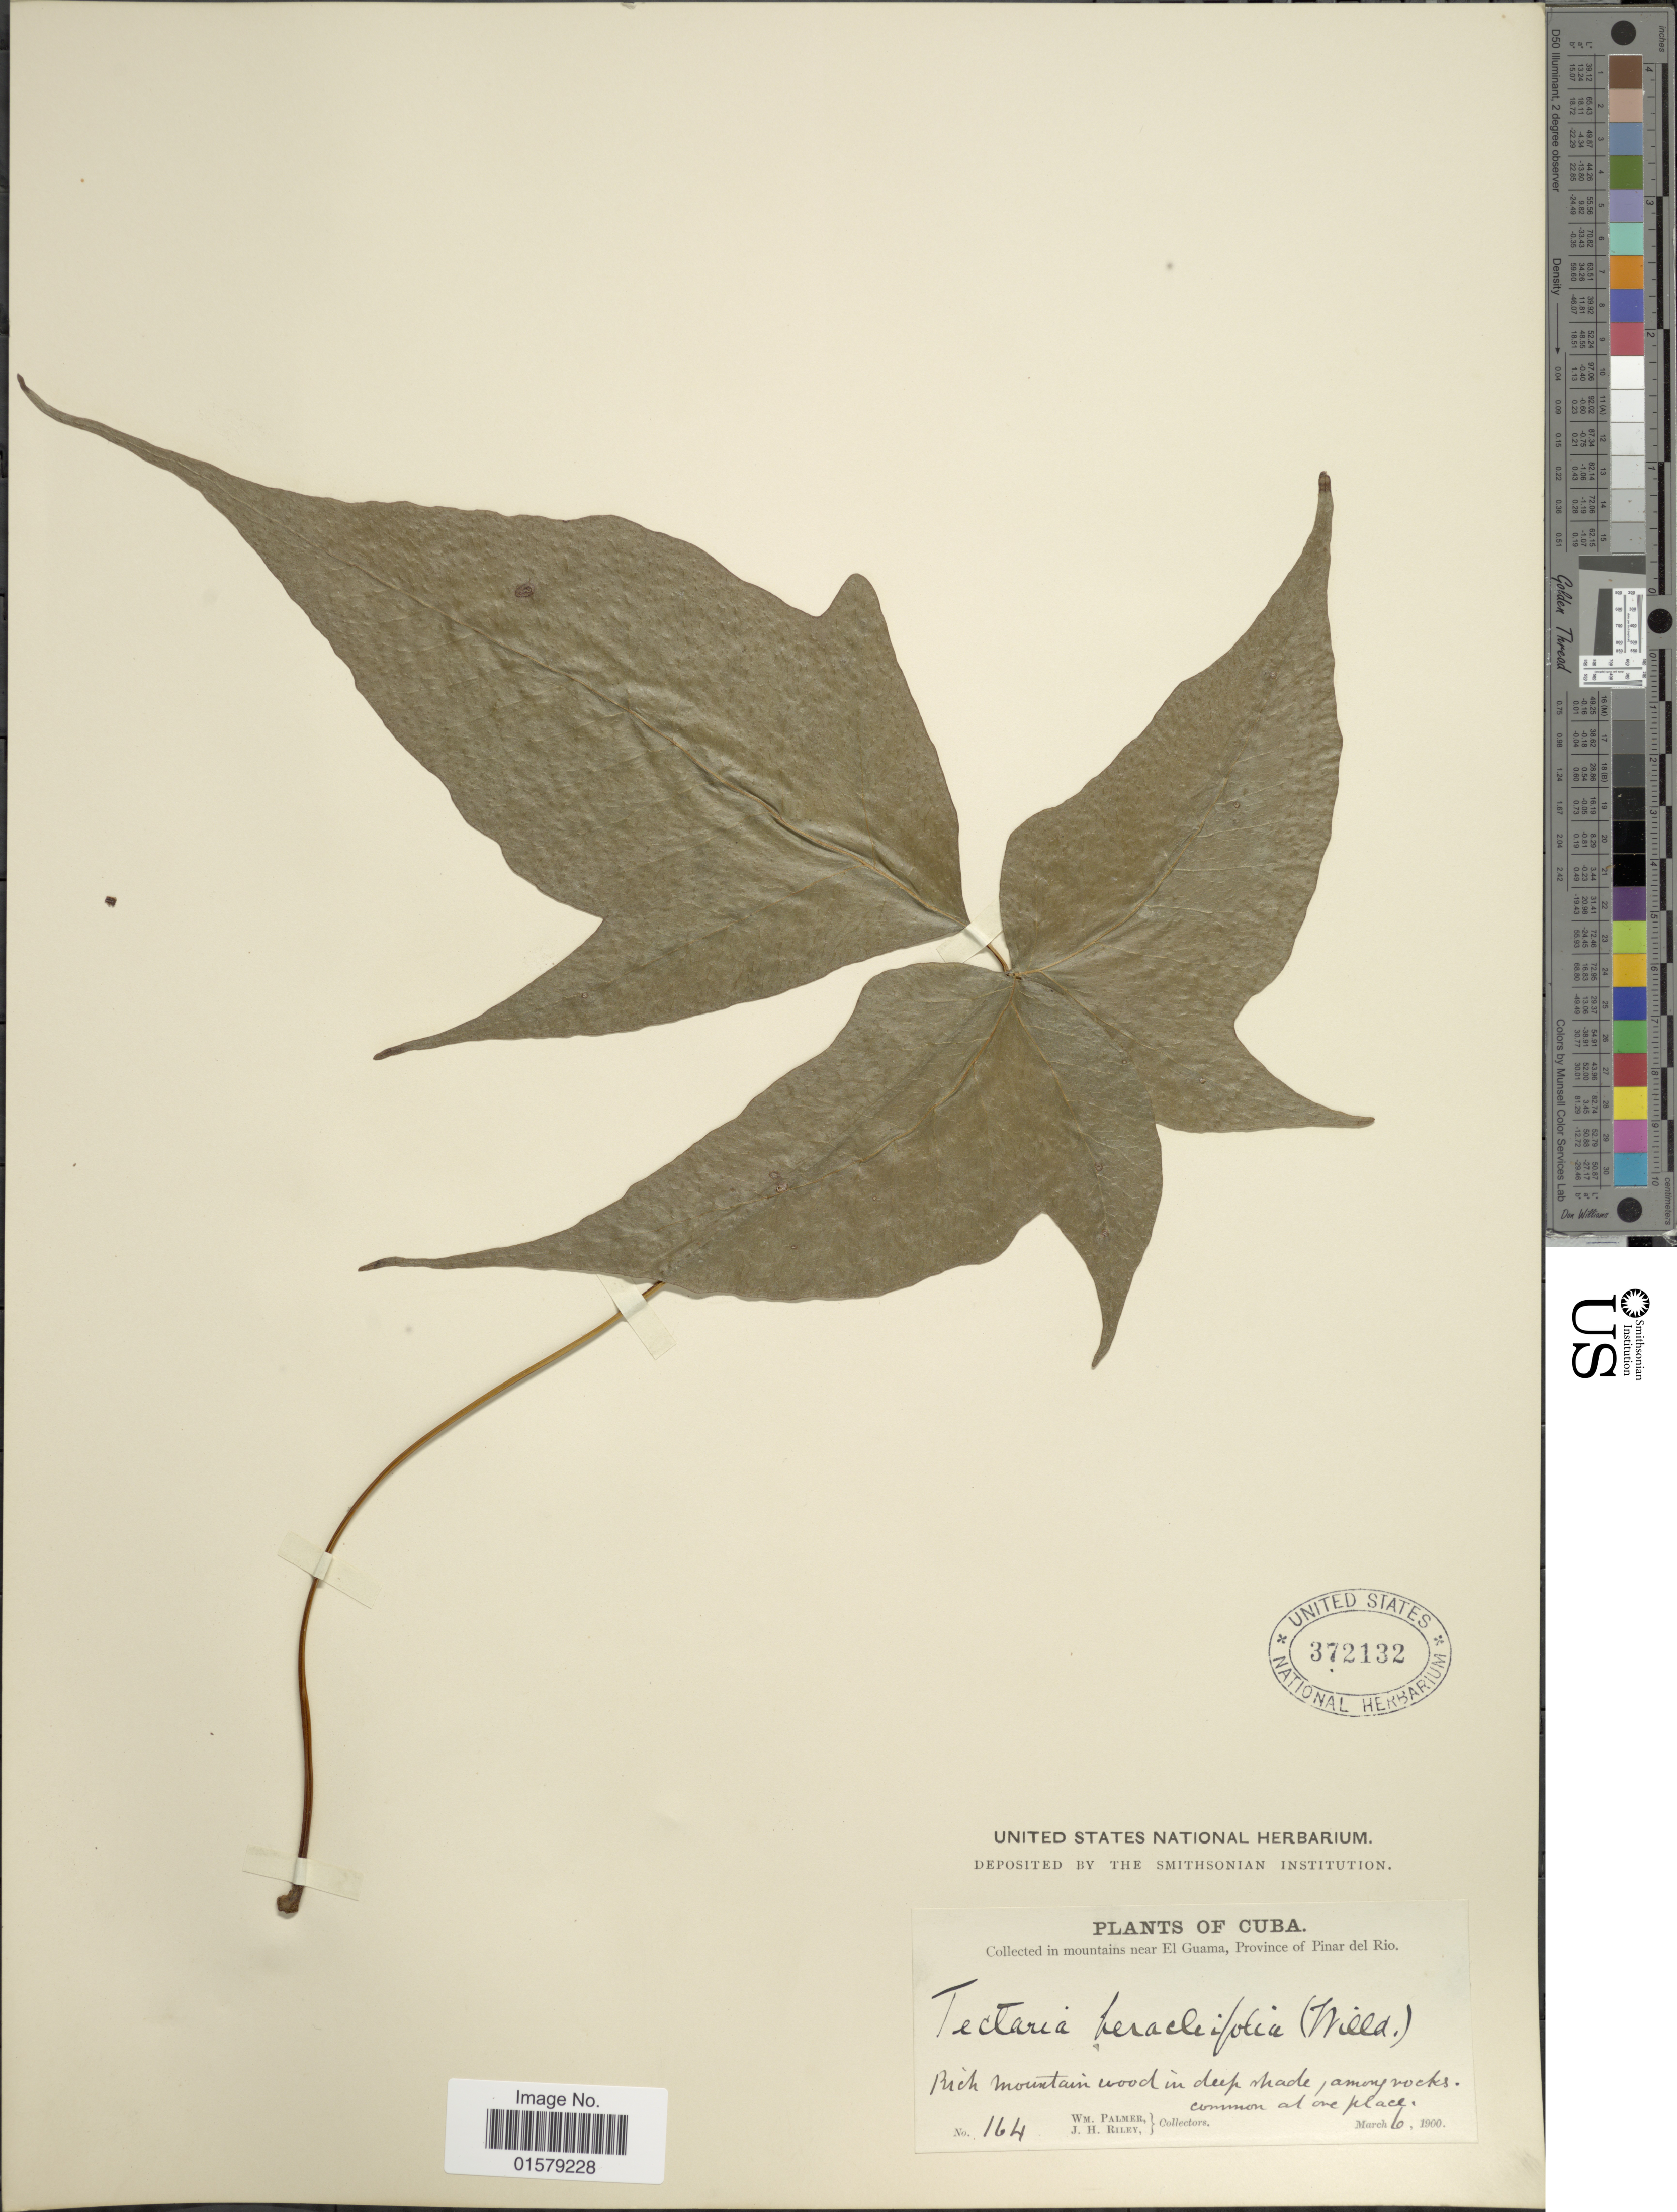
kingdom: Plantae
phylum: Tracheophyta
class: Polypodiopsida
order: Polypodiales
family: Tectariaceae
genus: Tectaria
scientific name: Tectaria heracleifolia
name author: (Willd.) Underw.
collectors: W. Palmer & J. H. Riley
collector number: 164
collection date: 1900-03-06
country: Cuba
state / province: Pinar del Río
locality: In mountains near El Guama, rich mountain wood in deep shade among rocks, common at one place.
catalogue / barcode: US 372132